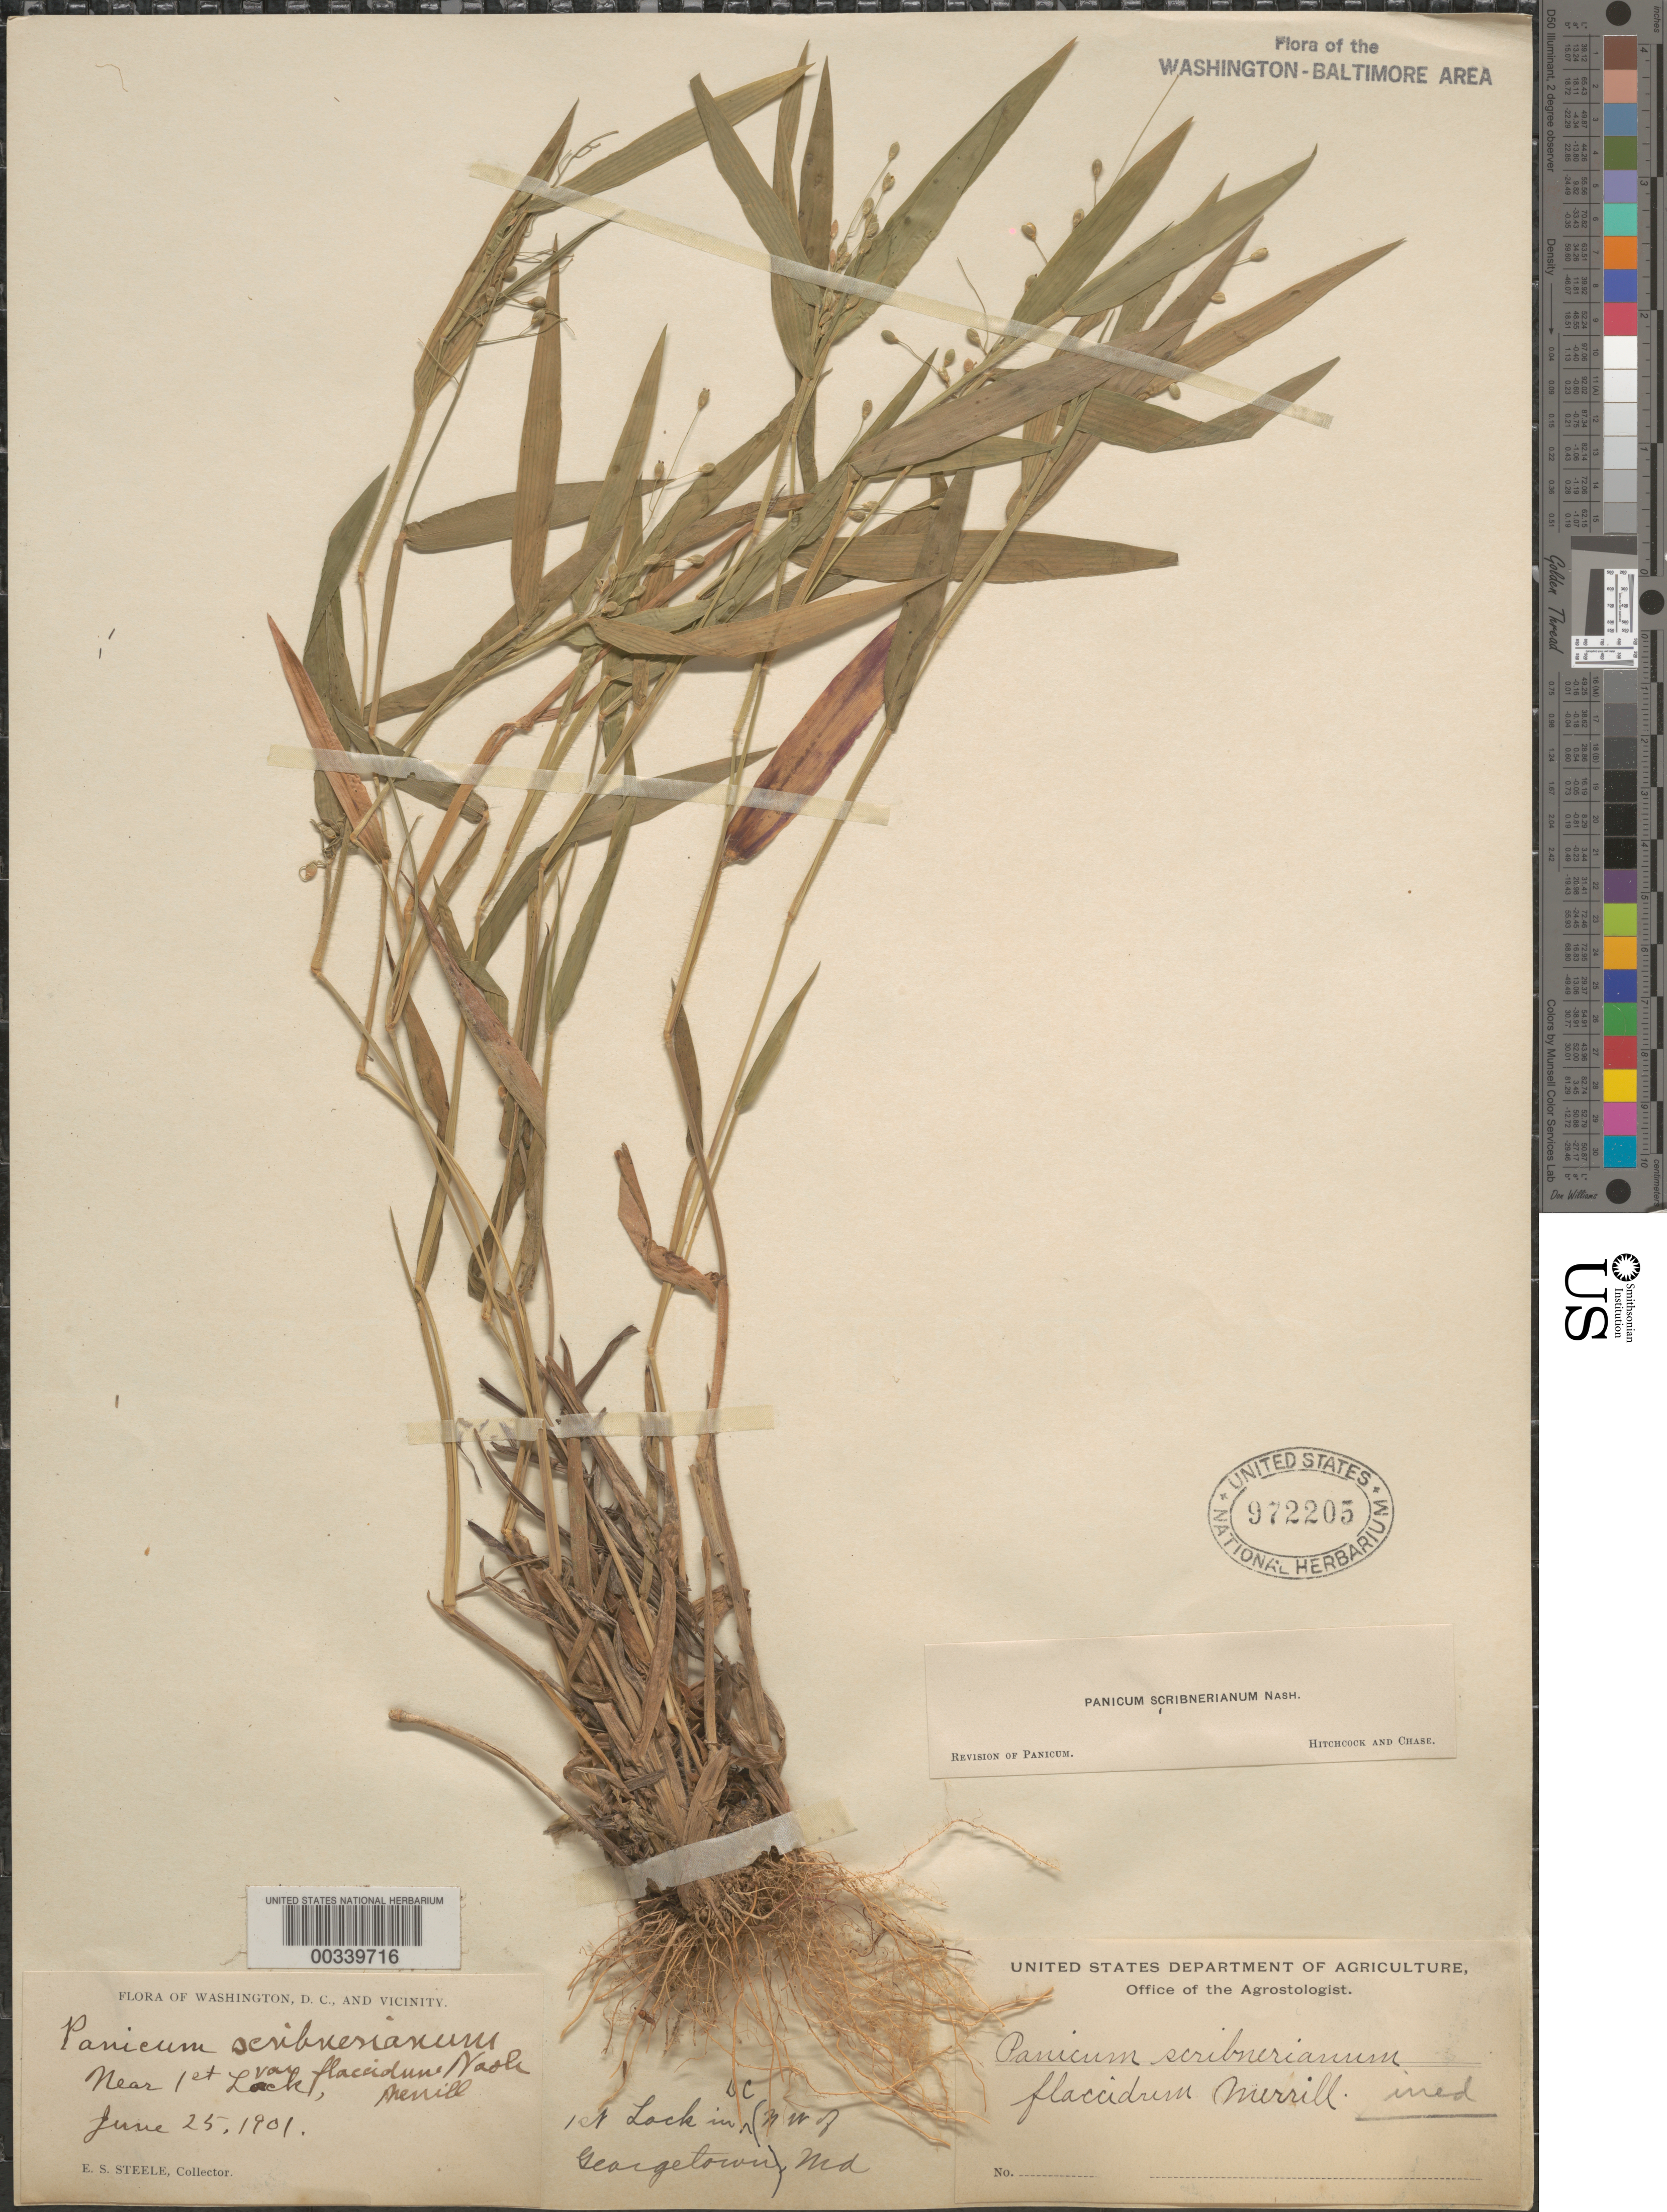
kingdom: Plantae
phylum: Tracheophyta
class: Liliopsida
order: Poales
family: Poaceae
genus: Dichanthelium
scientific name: Dichanthelium oligosanthes var. scribnerianum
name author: (Nash) Gould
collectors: E. Steele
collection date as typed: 25 Jun 1901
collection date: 1901-06-25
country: United States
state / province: District of Columbia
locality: Near First Lock, NW of Georgetown C. and O. Canal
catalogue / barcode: US 972205